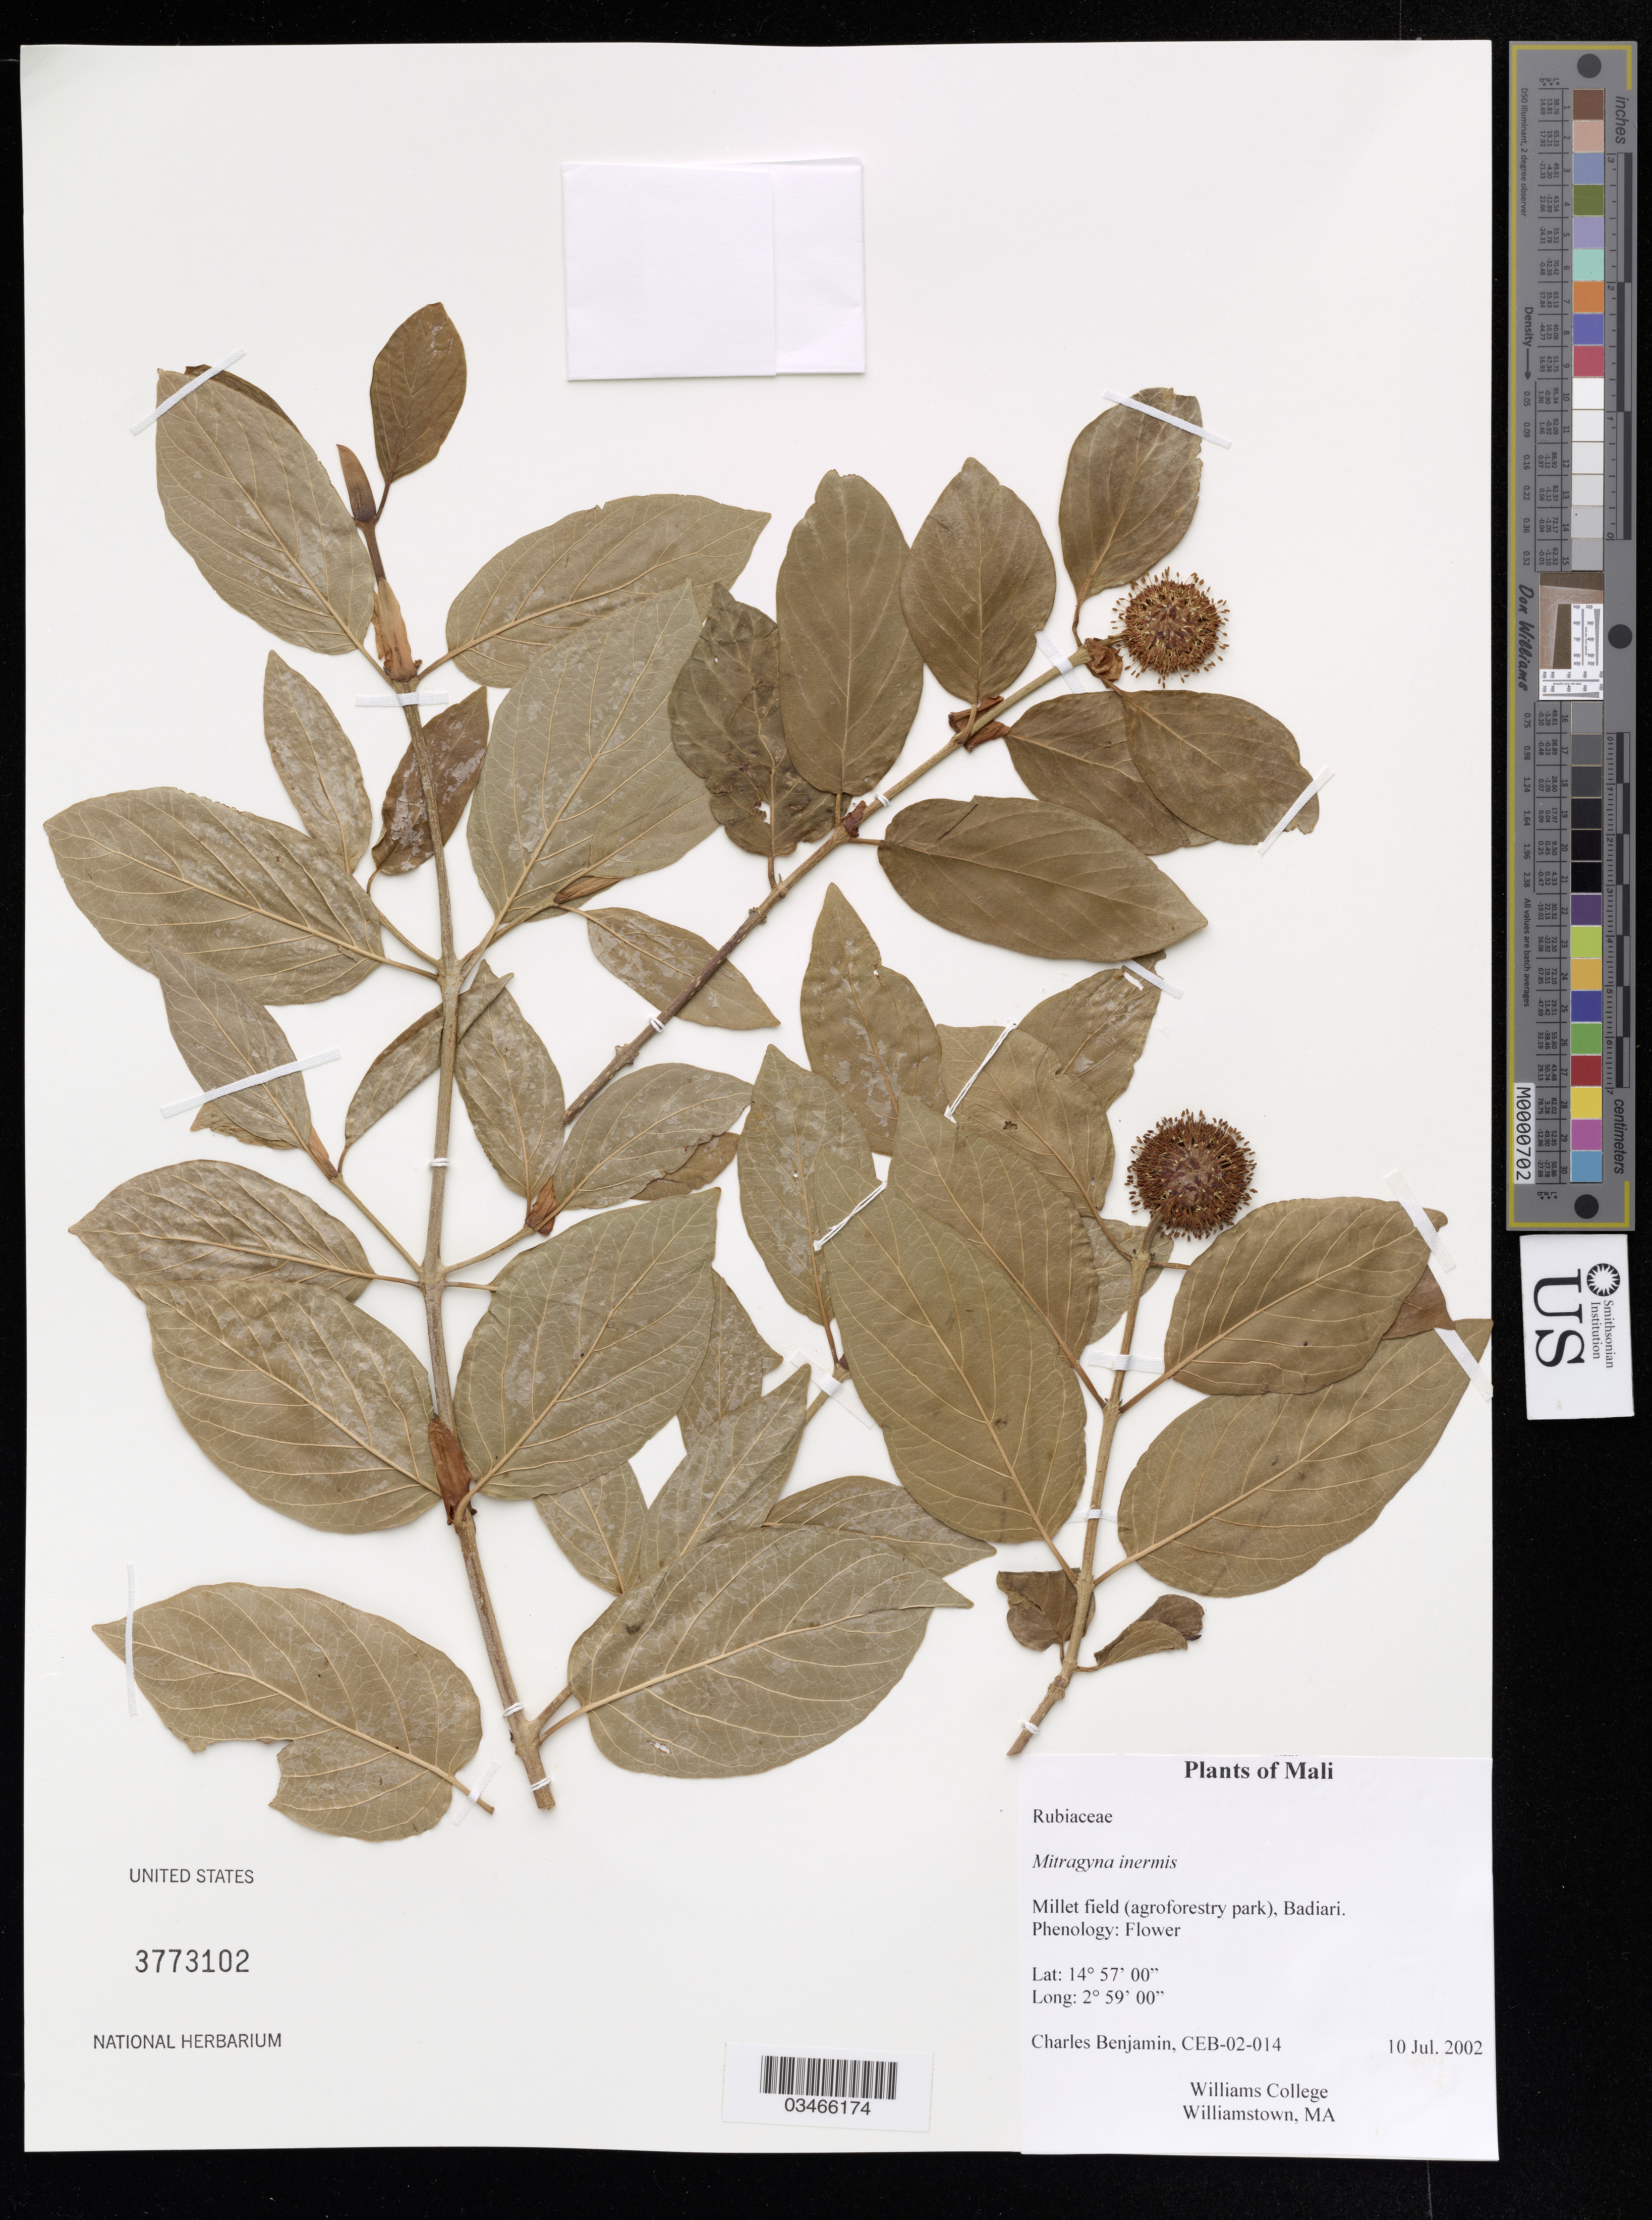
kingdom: Plantae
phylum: Tracheophyta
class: Magnoliopsida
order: Gentianales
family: Rubiaceae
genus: Mitragyna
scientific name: Mitragyna inermis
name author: (Willd.) Kuntze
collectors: C. Benjamin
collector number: CEB-02-014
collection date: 2002-07-10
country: Mali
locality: Millet field (agroforestry park), Badiari.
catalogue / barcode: US 3773102